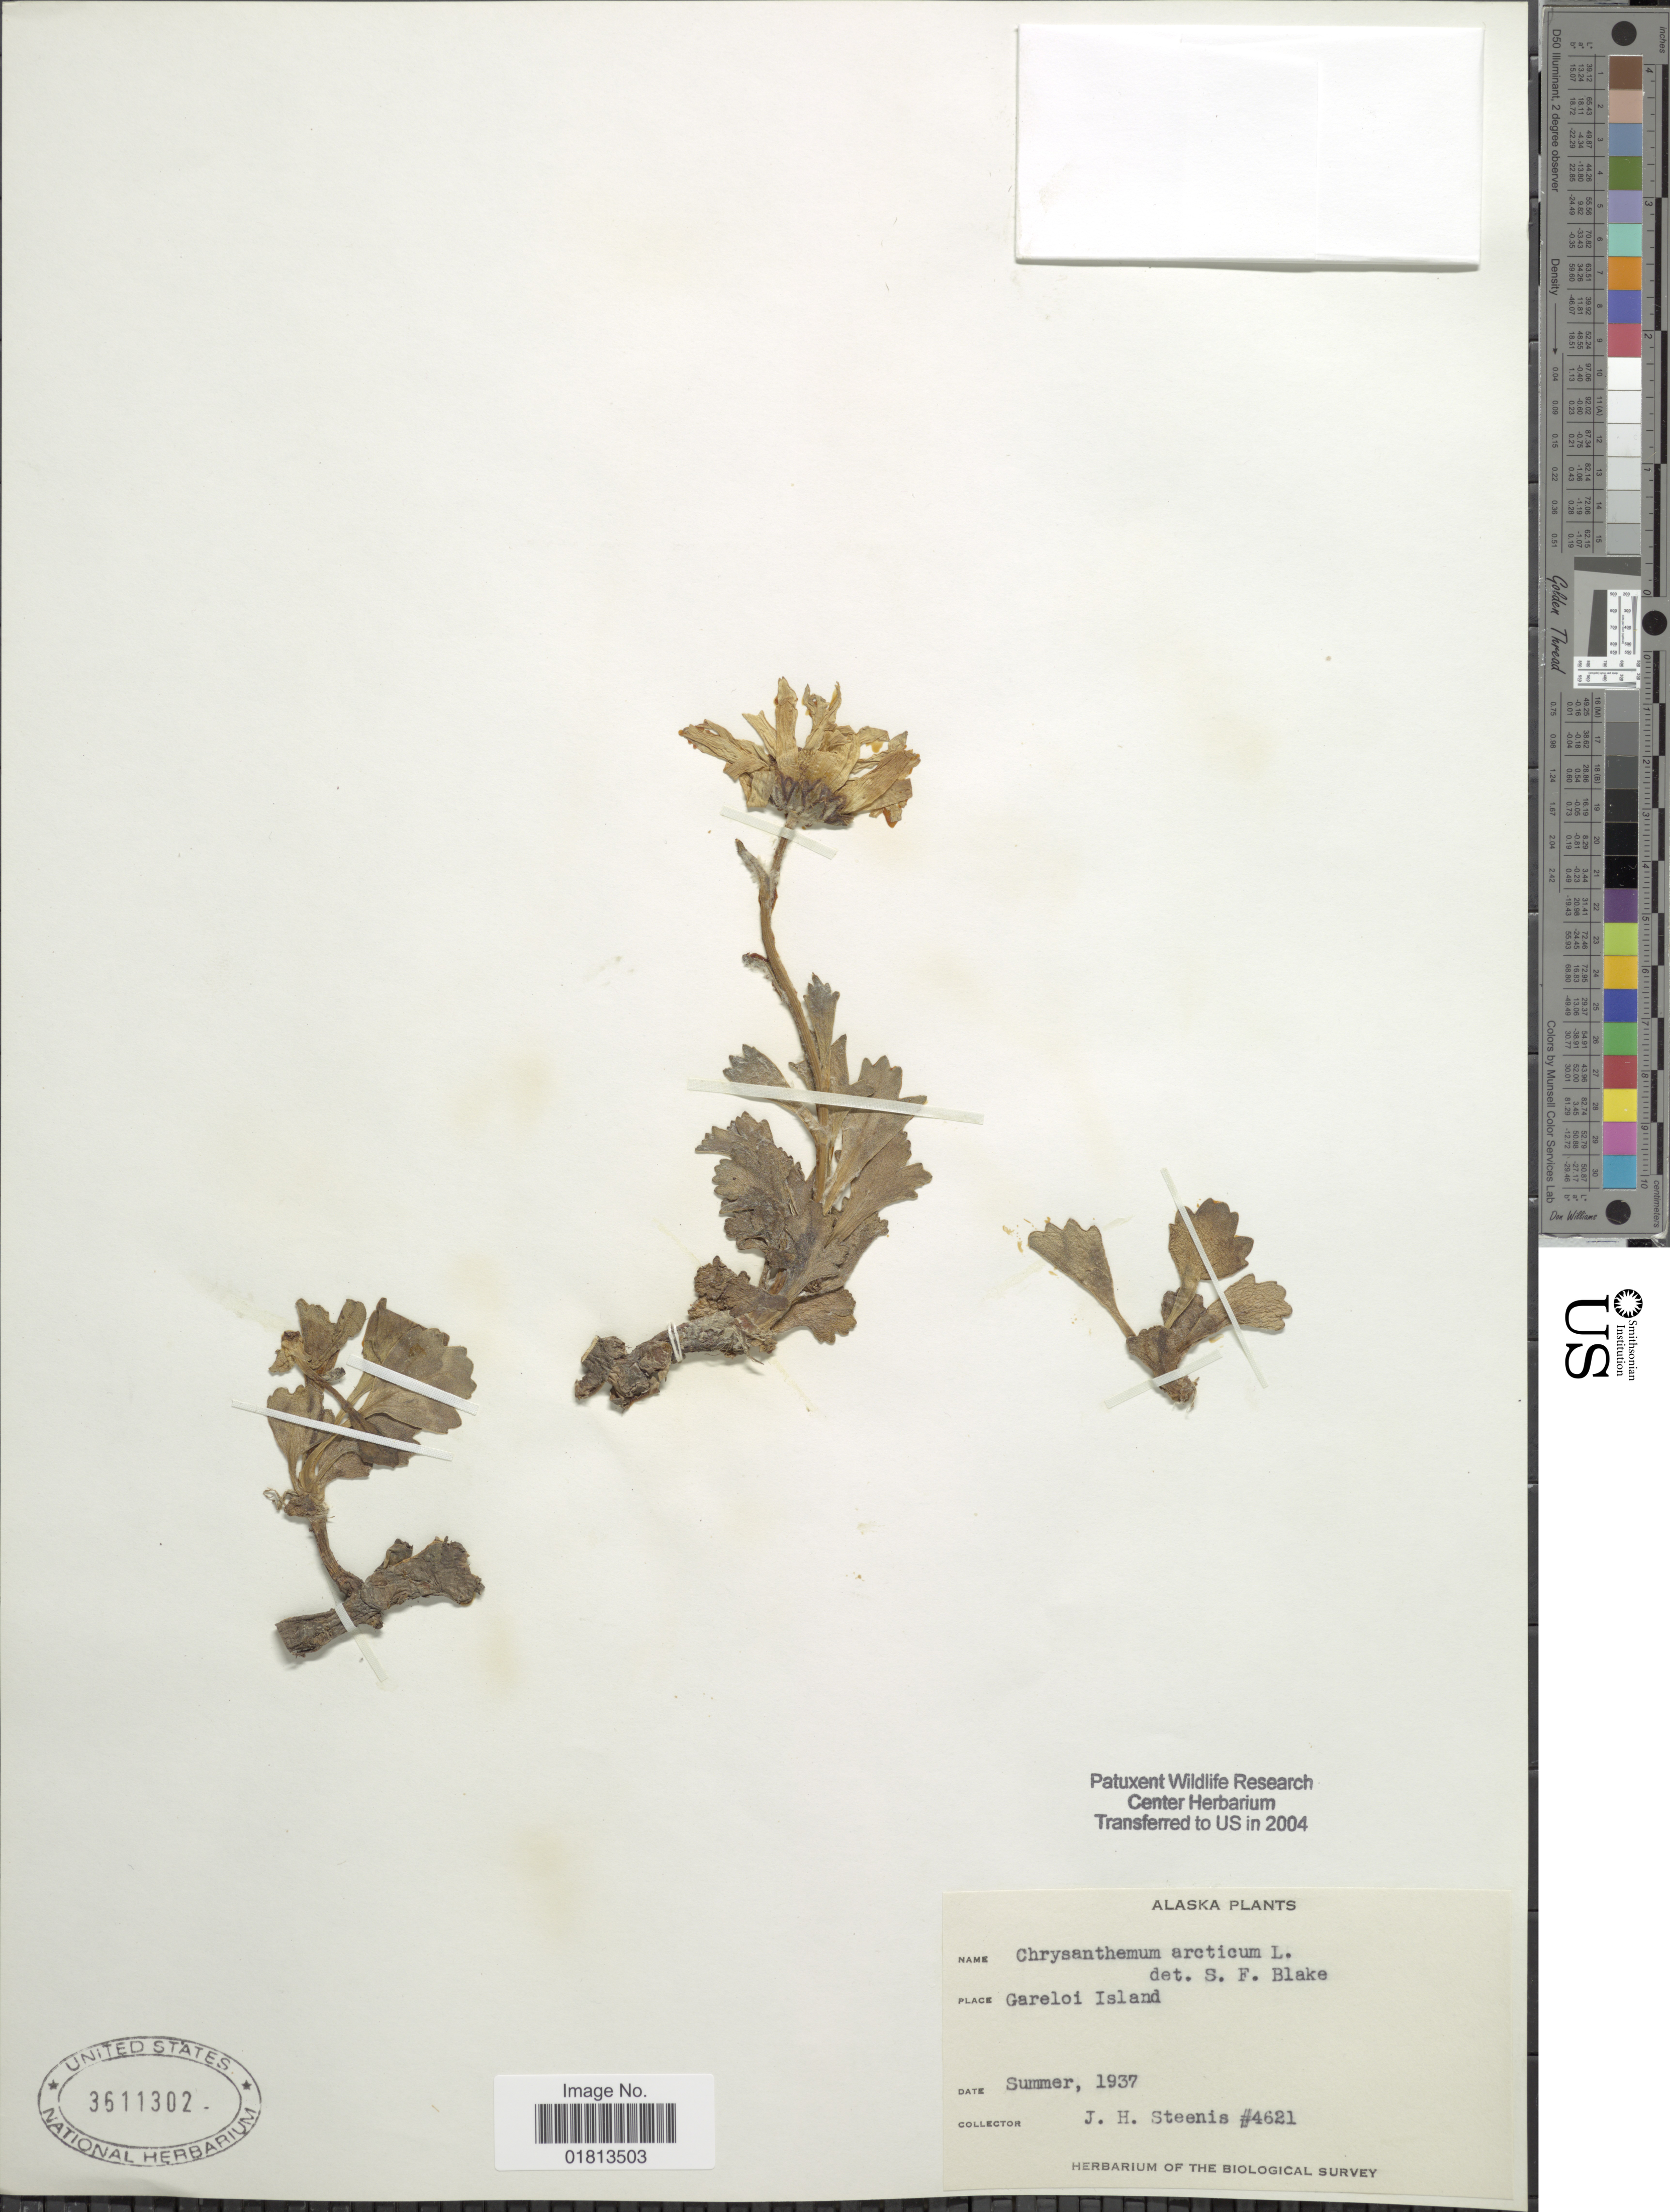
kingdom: Plantae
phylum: Tracheophyta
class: Magnoliopsida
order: Asterales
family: Asteraceae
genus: Dendranthema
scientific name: Dendranthema arcticum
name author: (L.) Tzvelev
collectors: J. H. Steenis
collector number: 4621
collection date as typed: Summer 1937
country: United States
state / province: Alaska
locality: Gareloi Island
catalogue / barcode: US 3611302